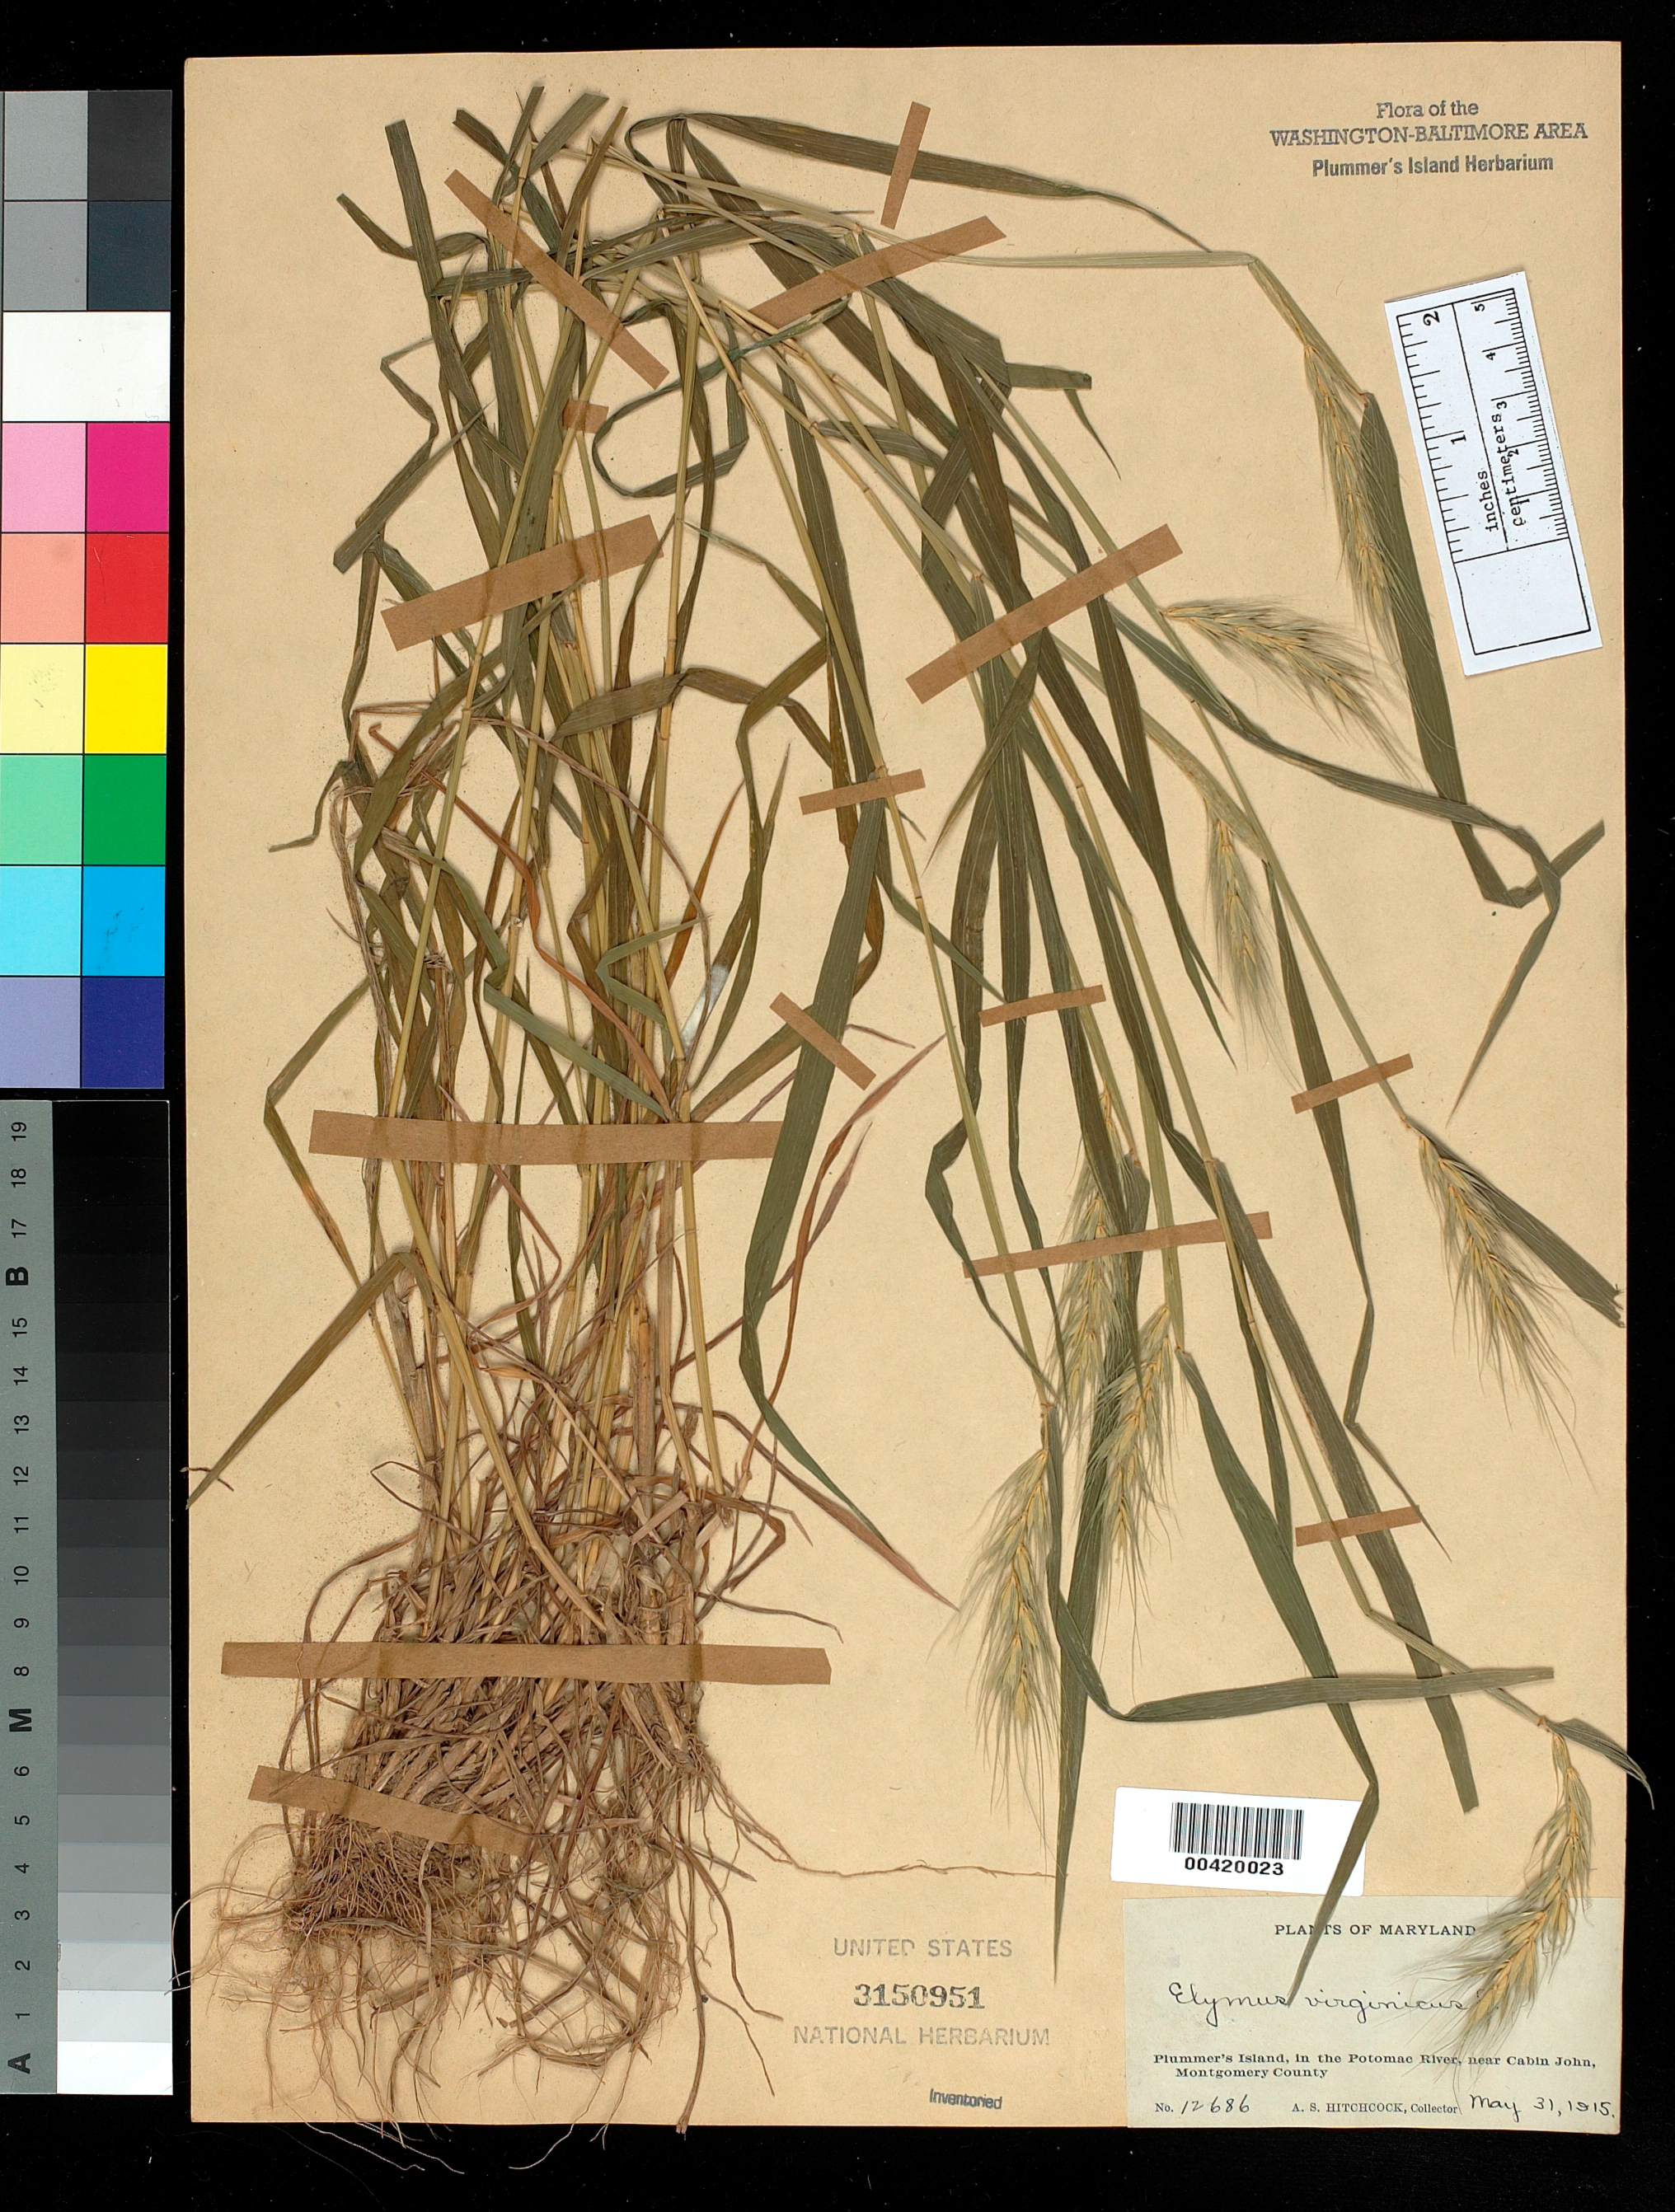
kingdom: Plantae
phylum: Tracheophyta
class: Liliopsida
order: Poales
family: Poaceae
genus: Elymus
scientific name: Elymus macgregorii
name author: R.E. Brooks & J.J.N. Campb.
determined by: Campbell, J. J. N., (KY), University of Kentucky (UNITED STATES)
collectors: A. S. Hitchcock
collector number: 12686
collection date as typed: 31 May 1915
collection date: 1915-05-31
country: United States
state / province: Maryland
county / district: Montgomery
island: Plummers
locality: Plummer's Island C. & O. Canal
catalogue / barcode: US 3150951